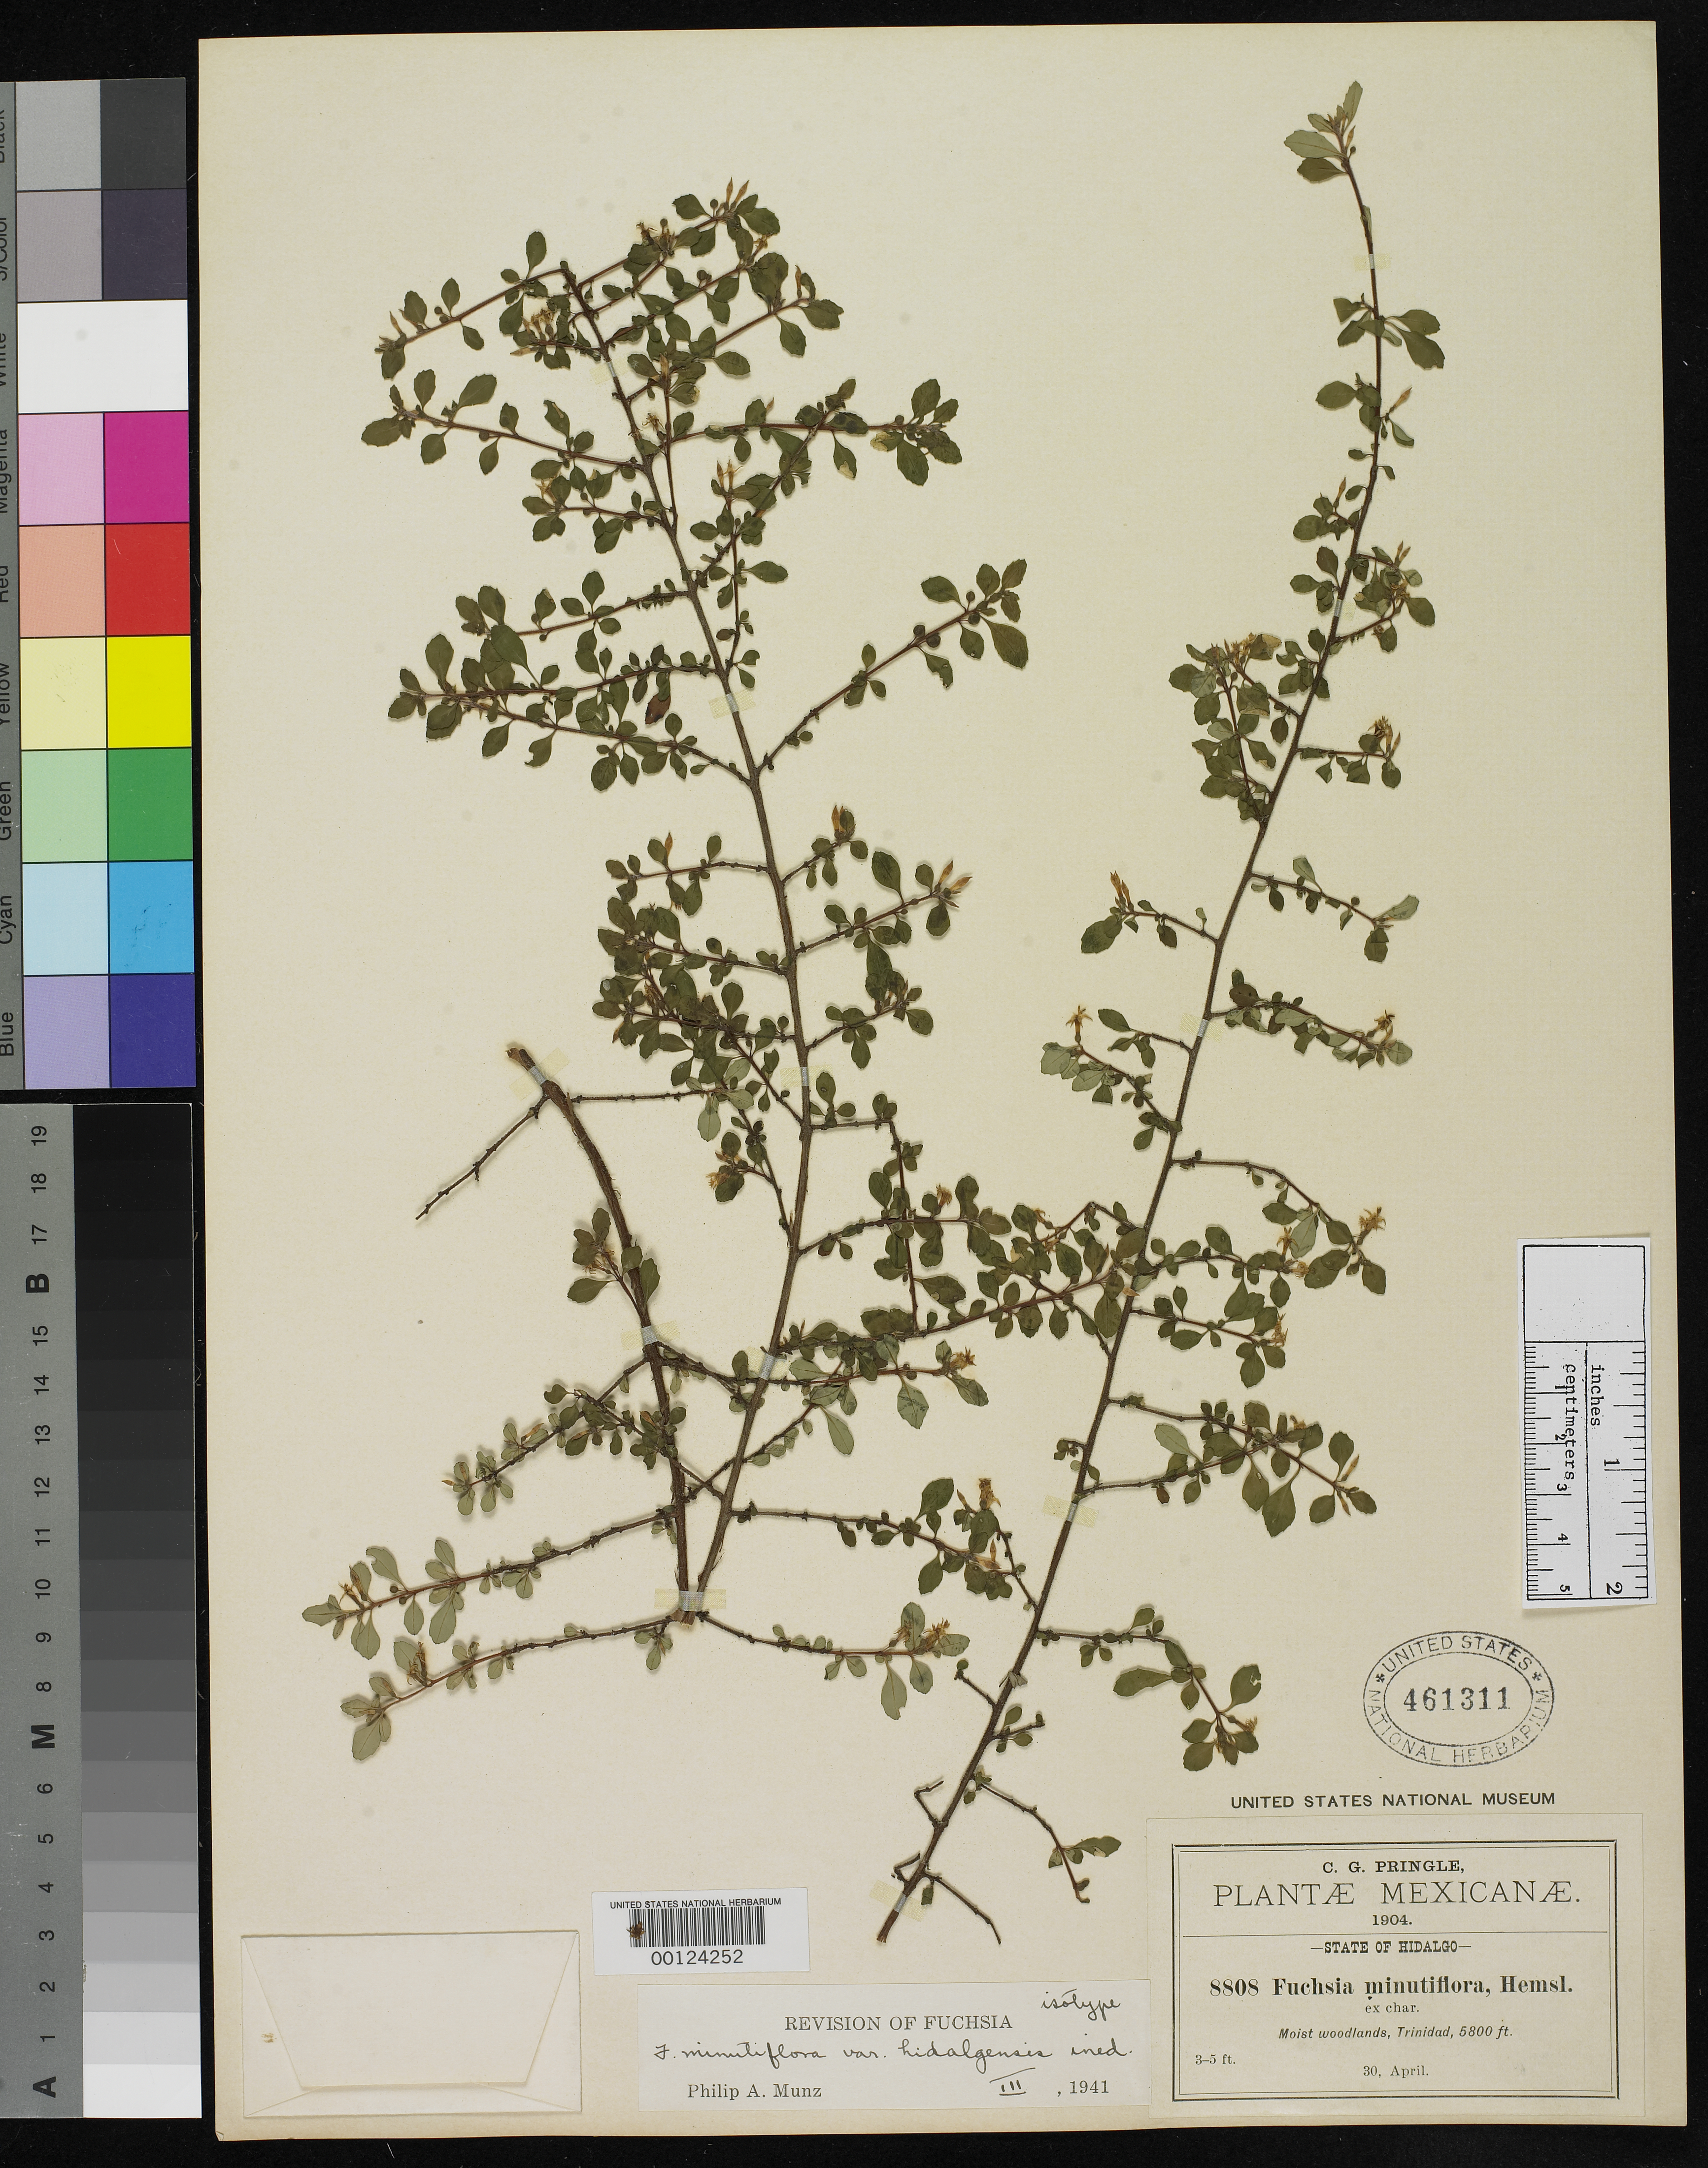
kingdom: Plantae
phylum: Tracheophyta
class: Magnoliopsida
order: Myrtales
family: Onagraceae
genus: Fuchsia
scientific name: Fuchsia minutiflora var. hidalgensis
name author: Munz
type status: Isotype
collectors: C. G. Pringle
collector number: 8808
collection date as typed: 30 Apr 1904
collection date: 1904-04-30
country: Mexico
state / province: Hidalgo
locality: Trinidad.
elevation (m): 1850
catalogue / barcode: US 461311